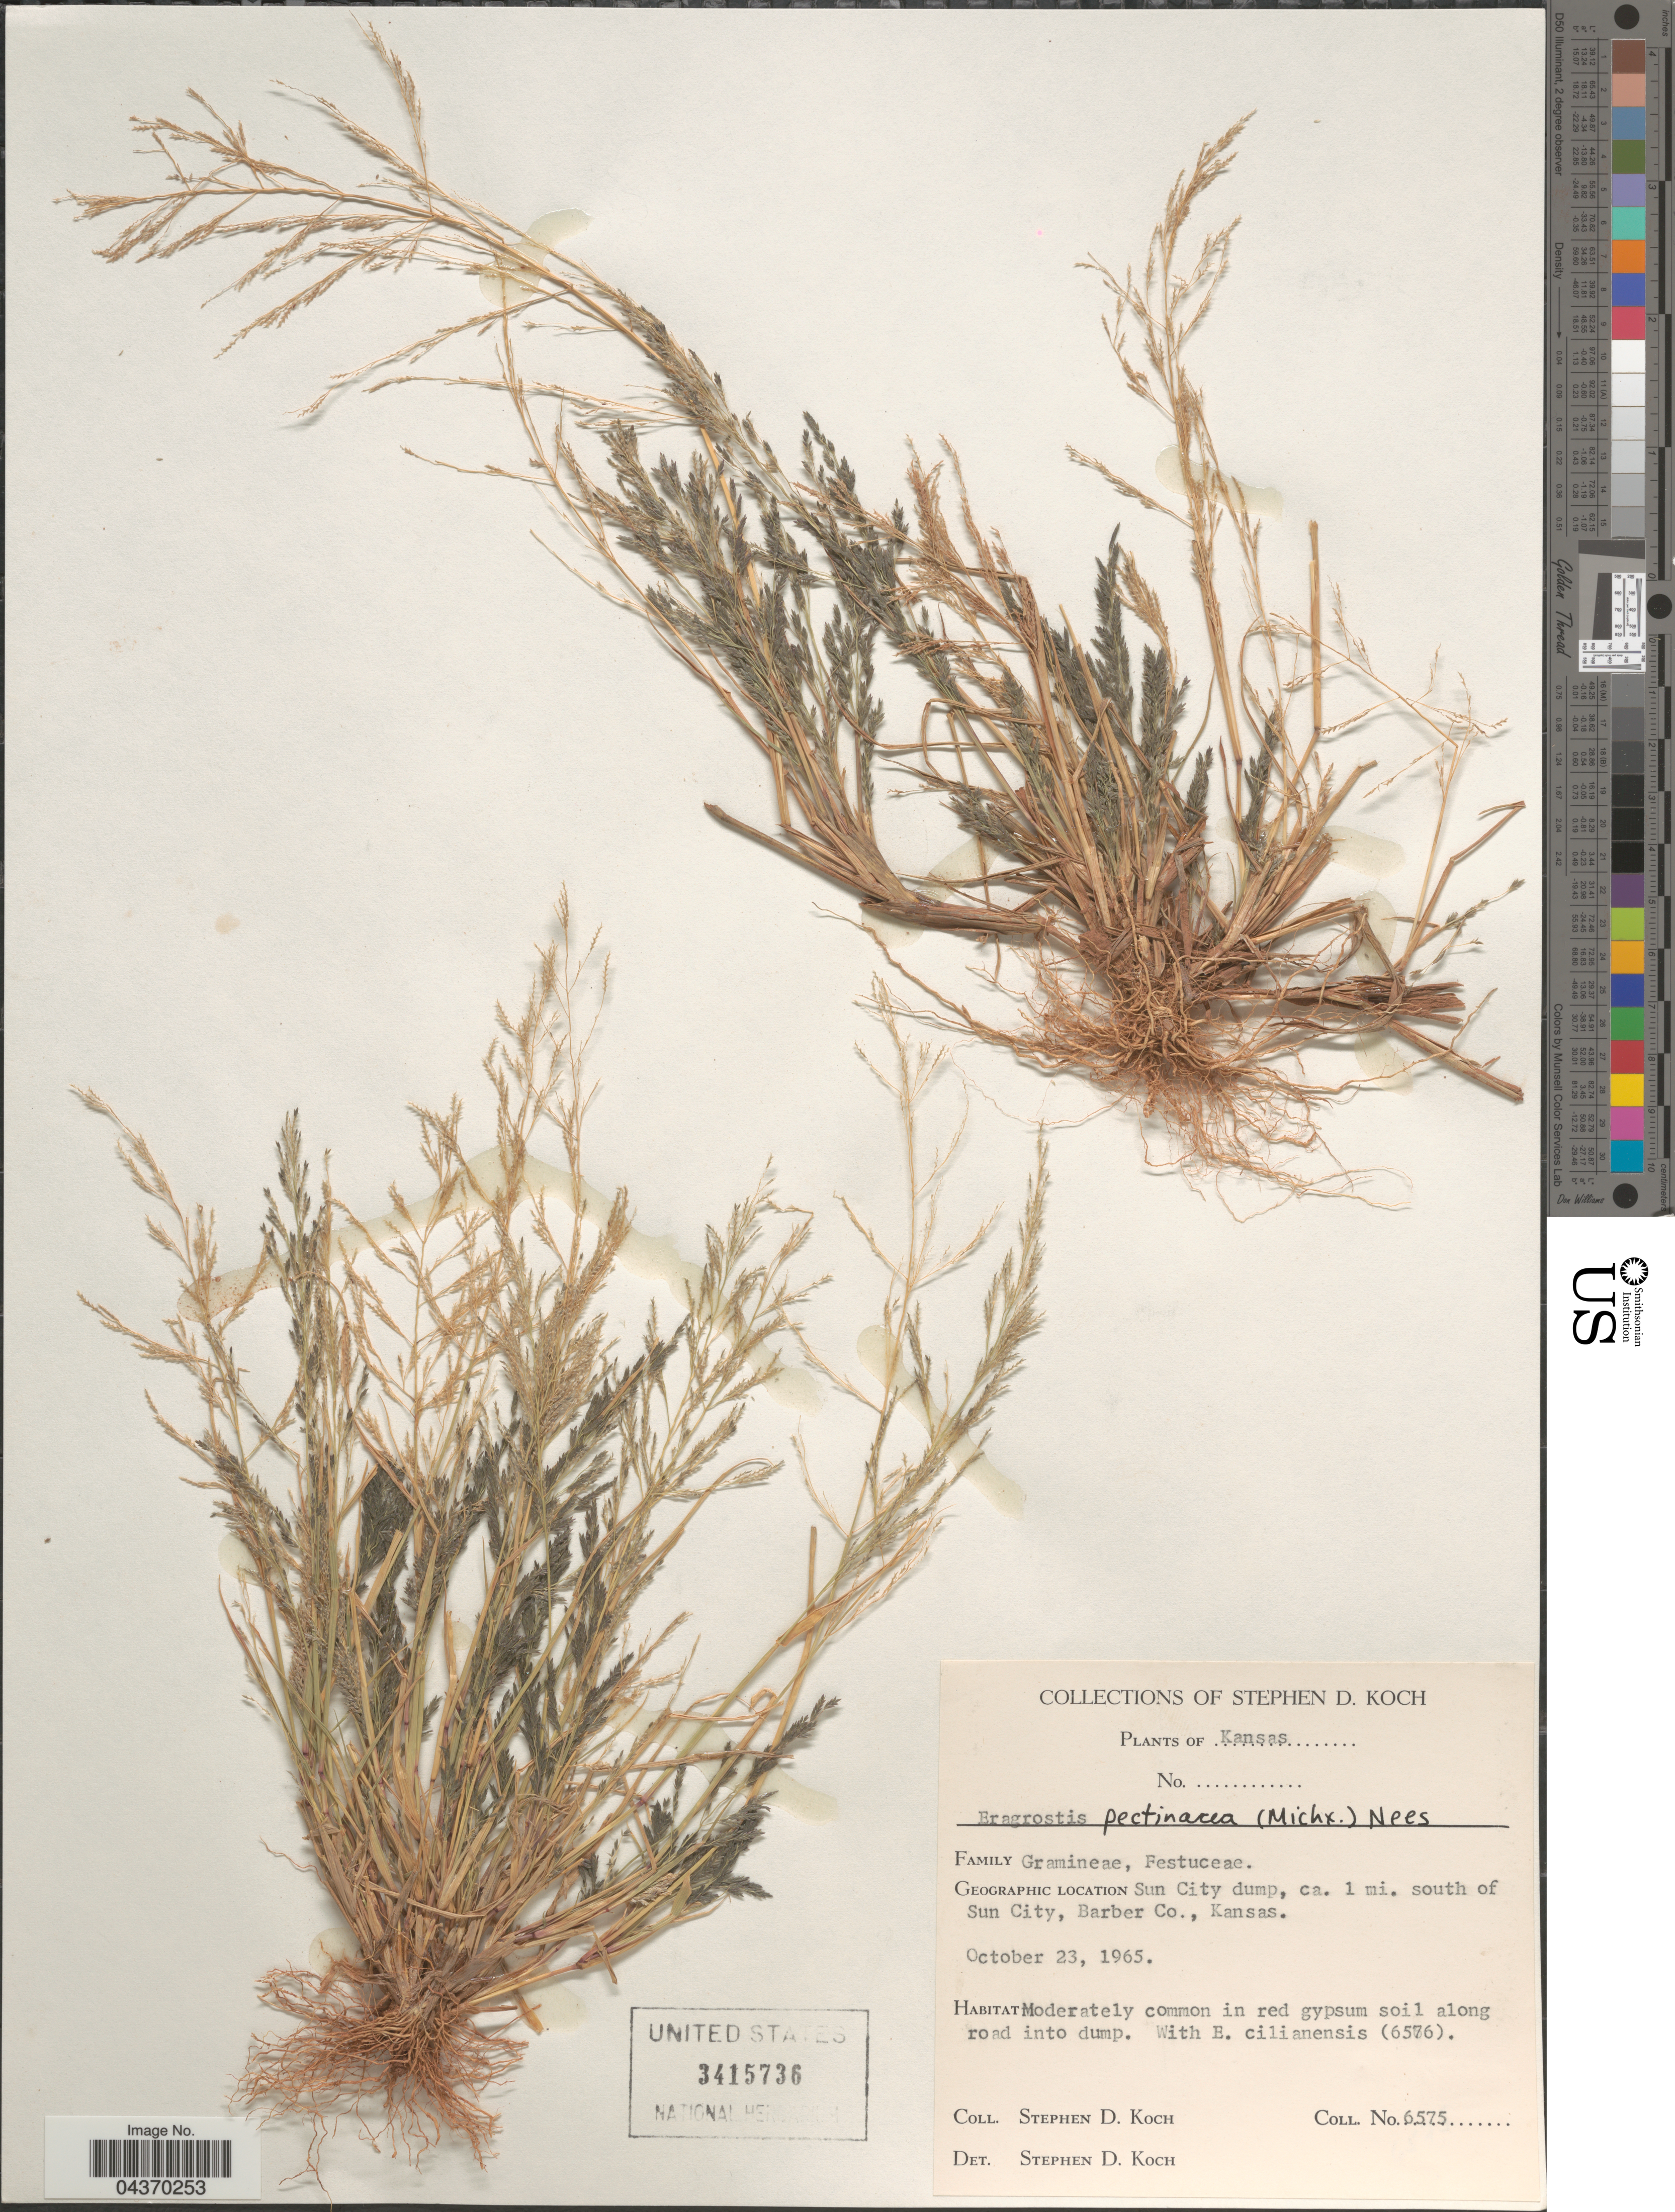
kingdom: Plantae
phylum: Tracheophyta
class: Liliopsida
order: Poales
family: Poaceae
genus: Eragrostis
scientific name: Eragrostis pectinacea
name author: (Michx.) Nees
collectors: S. D. Koch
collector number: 6575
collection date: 1965-10-23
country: United States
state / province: Kansas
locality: Sun City dump, ca. 1 mi. south of Sun City, Barber Co.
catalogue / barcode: US 3415736